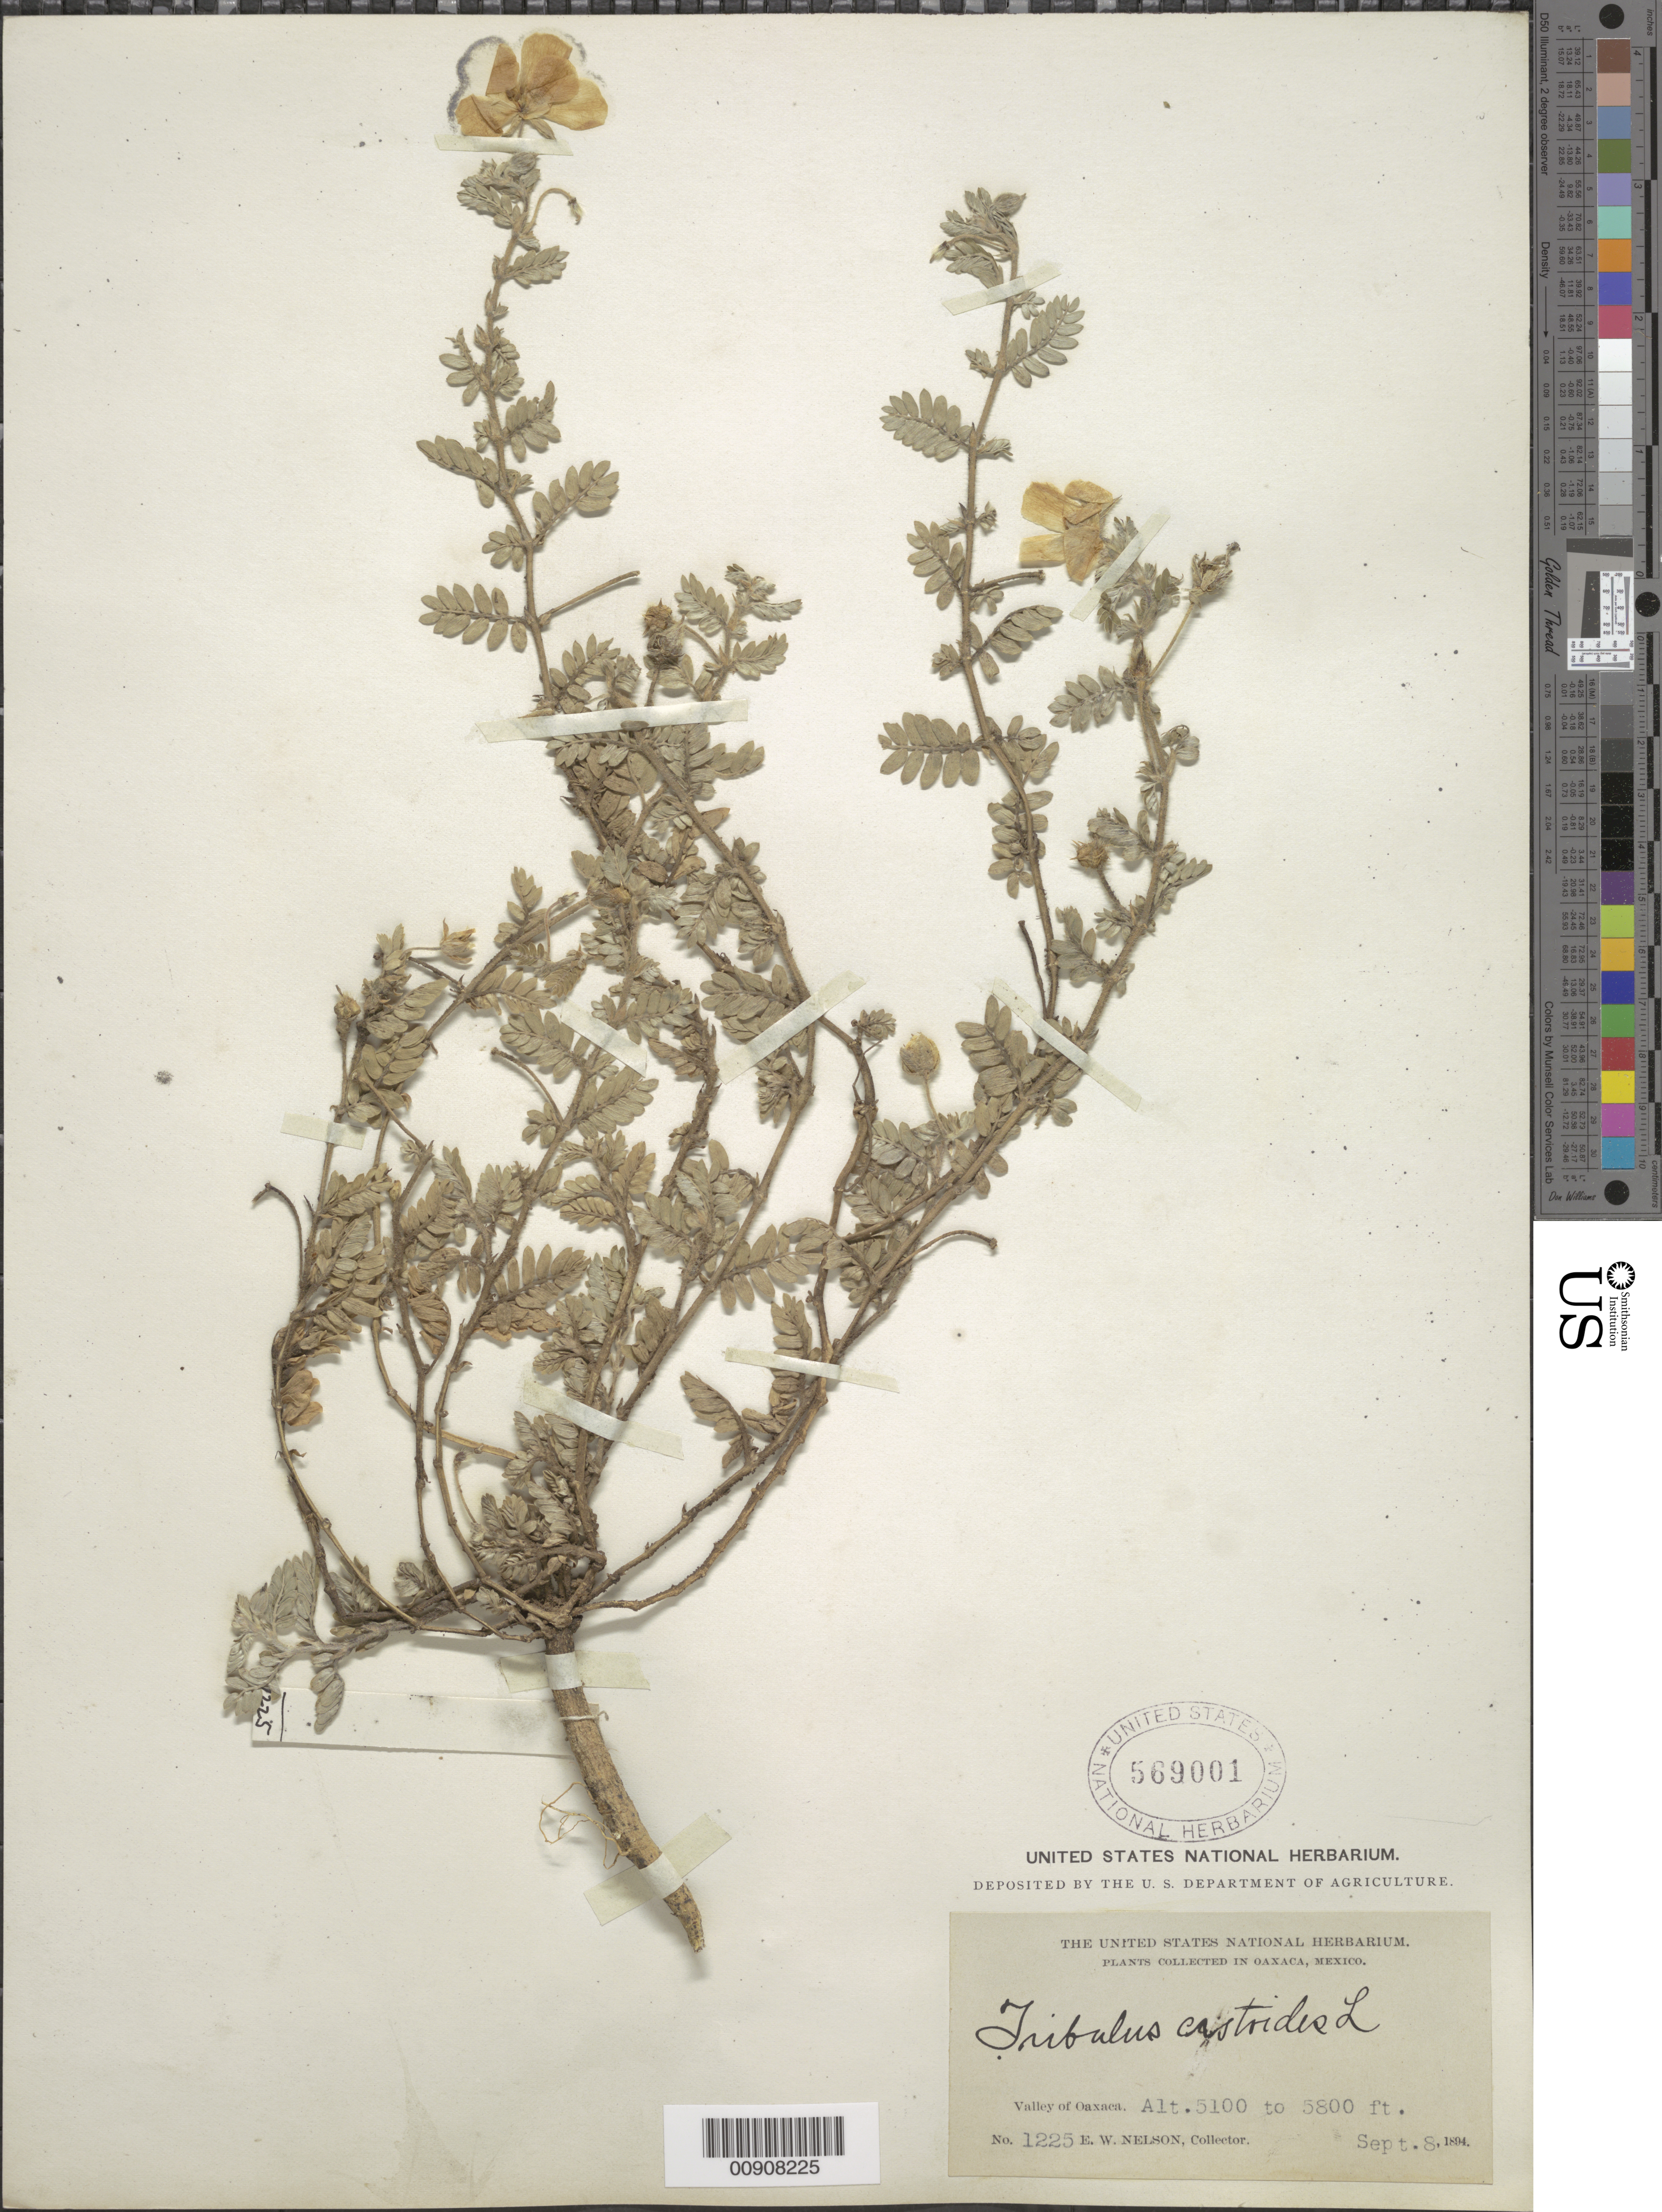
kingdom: Plantae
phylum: Tracheophyta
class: Magnoliopsida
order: Zygophyllales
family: Zygophyllaceae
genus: Tribulus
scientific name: Tribulus cistoides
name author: L.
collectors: E. W. Nelson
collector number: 1225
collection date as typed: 08 Sep 1894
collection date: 1894-09-08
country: Mexico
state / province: Oaxaca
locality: Valley of Oaxaca.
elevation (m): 1554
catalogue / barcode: US 569001